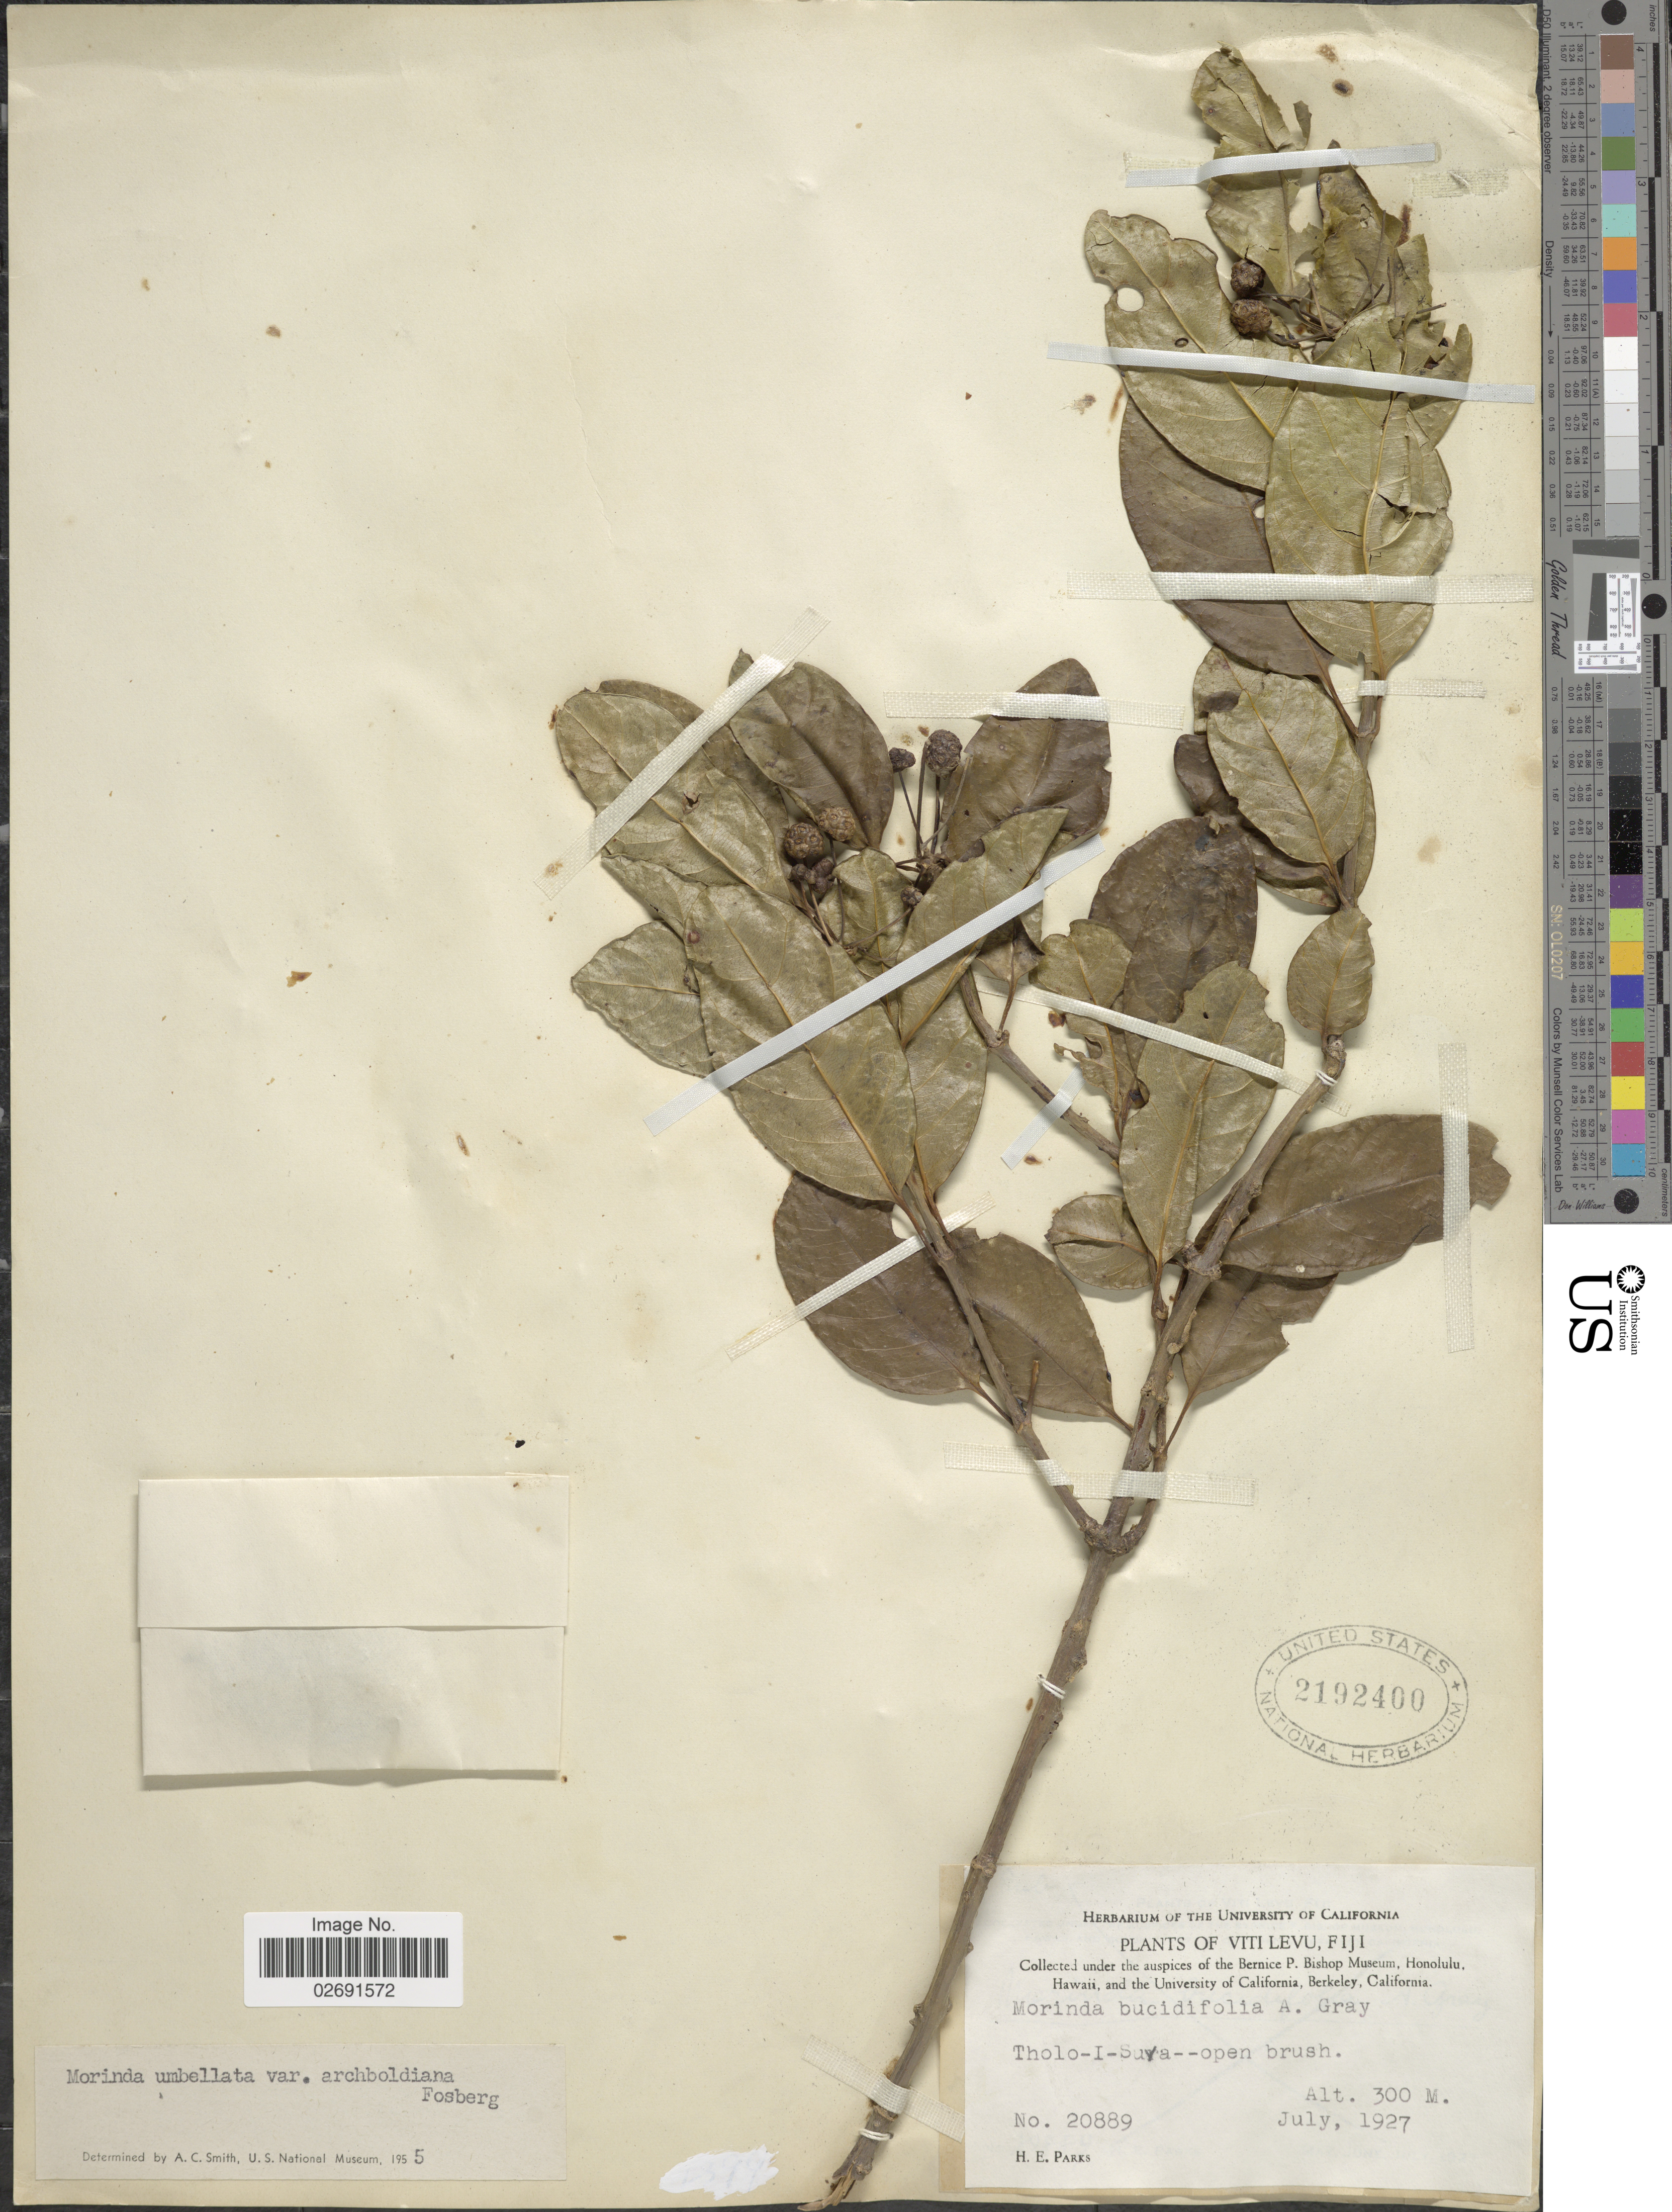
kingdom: Plantae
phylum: Tracheophyta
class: Magnoliopsida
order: Gentianales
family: Rubiaceae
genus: Gynochthodes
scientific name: Gynochthodes bucidifolia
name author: (A. Gray) Razafim. & B. Bremer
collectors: H. E. Parks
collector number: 20889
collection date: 1927-07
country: Fiji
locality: Viti Levu, Tholo-I-Suva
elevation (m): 300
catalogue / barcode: US 2192400